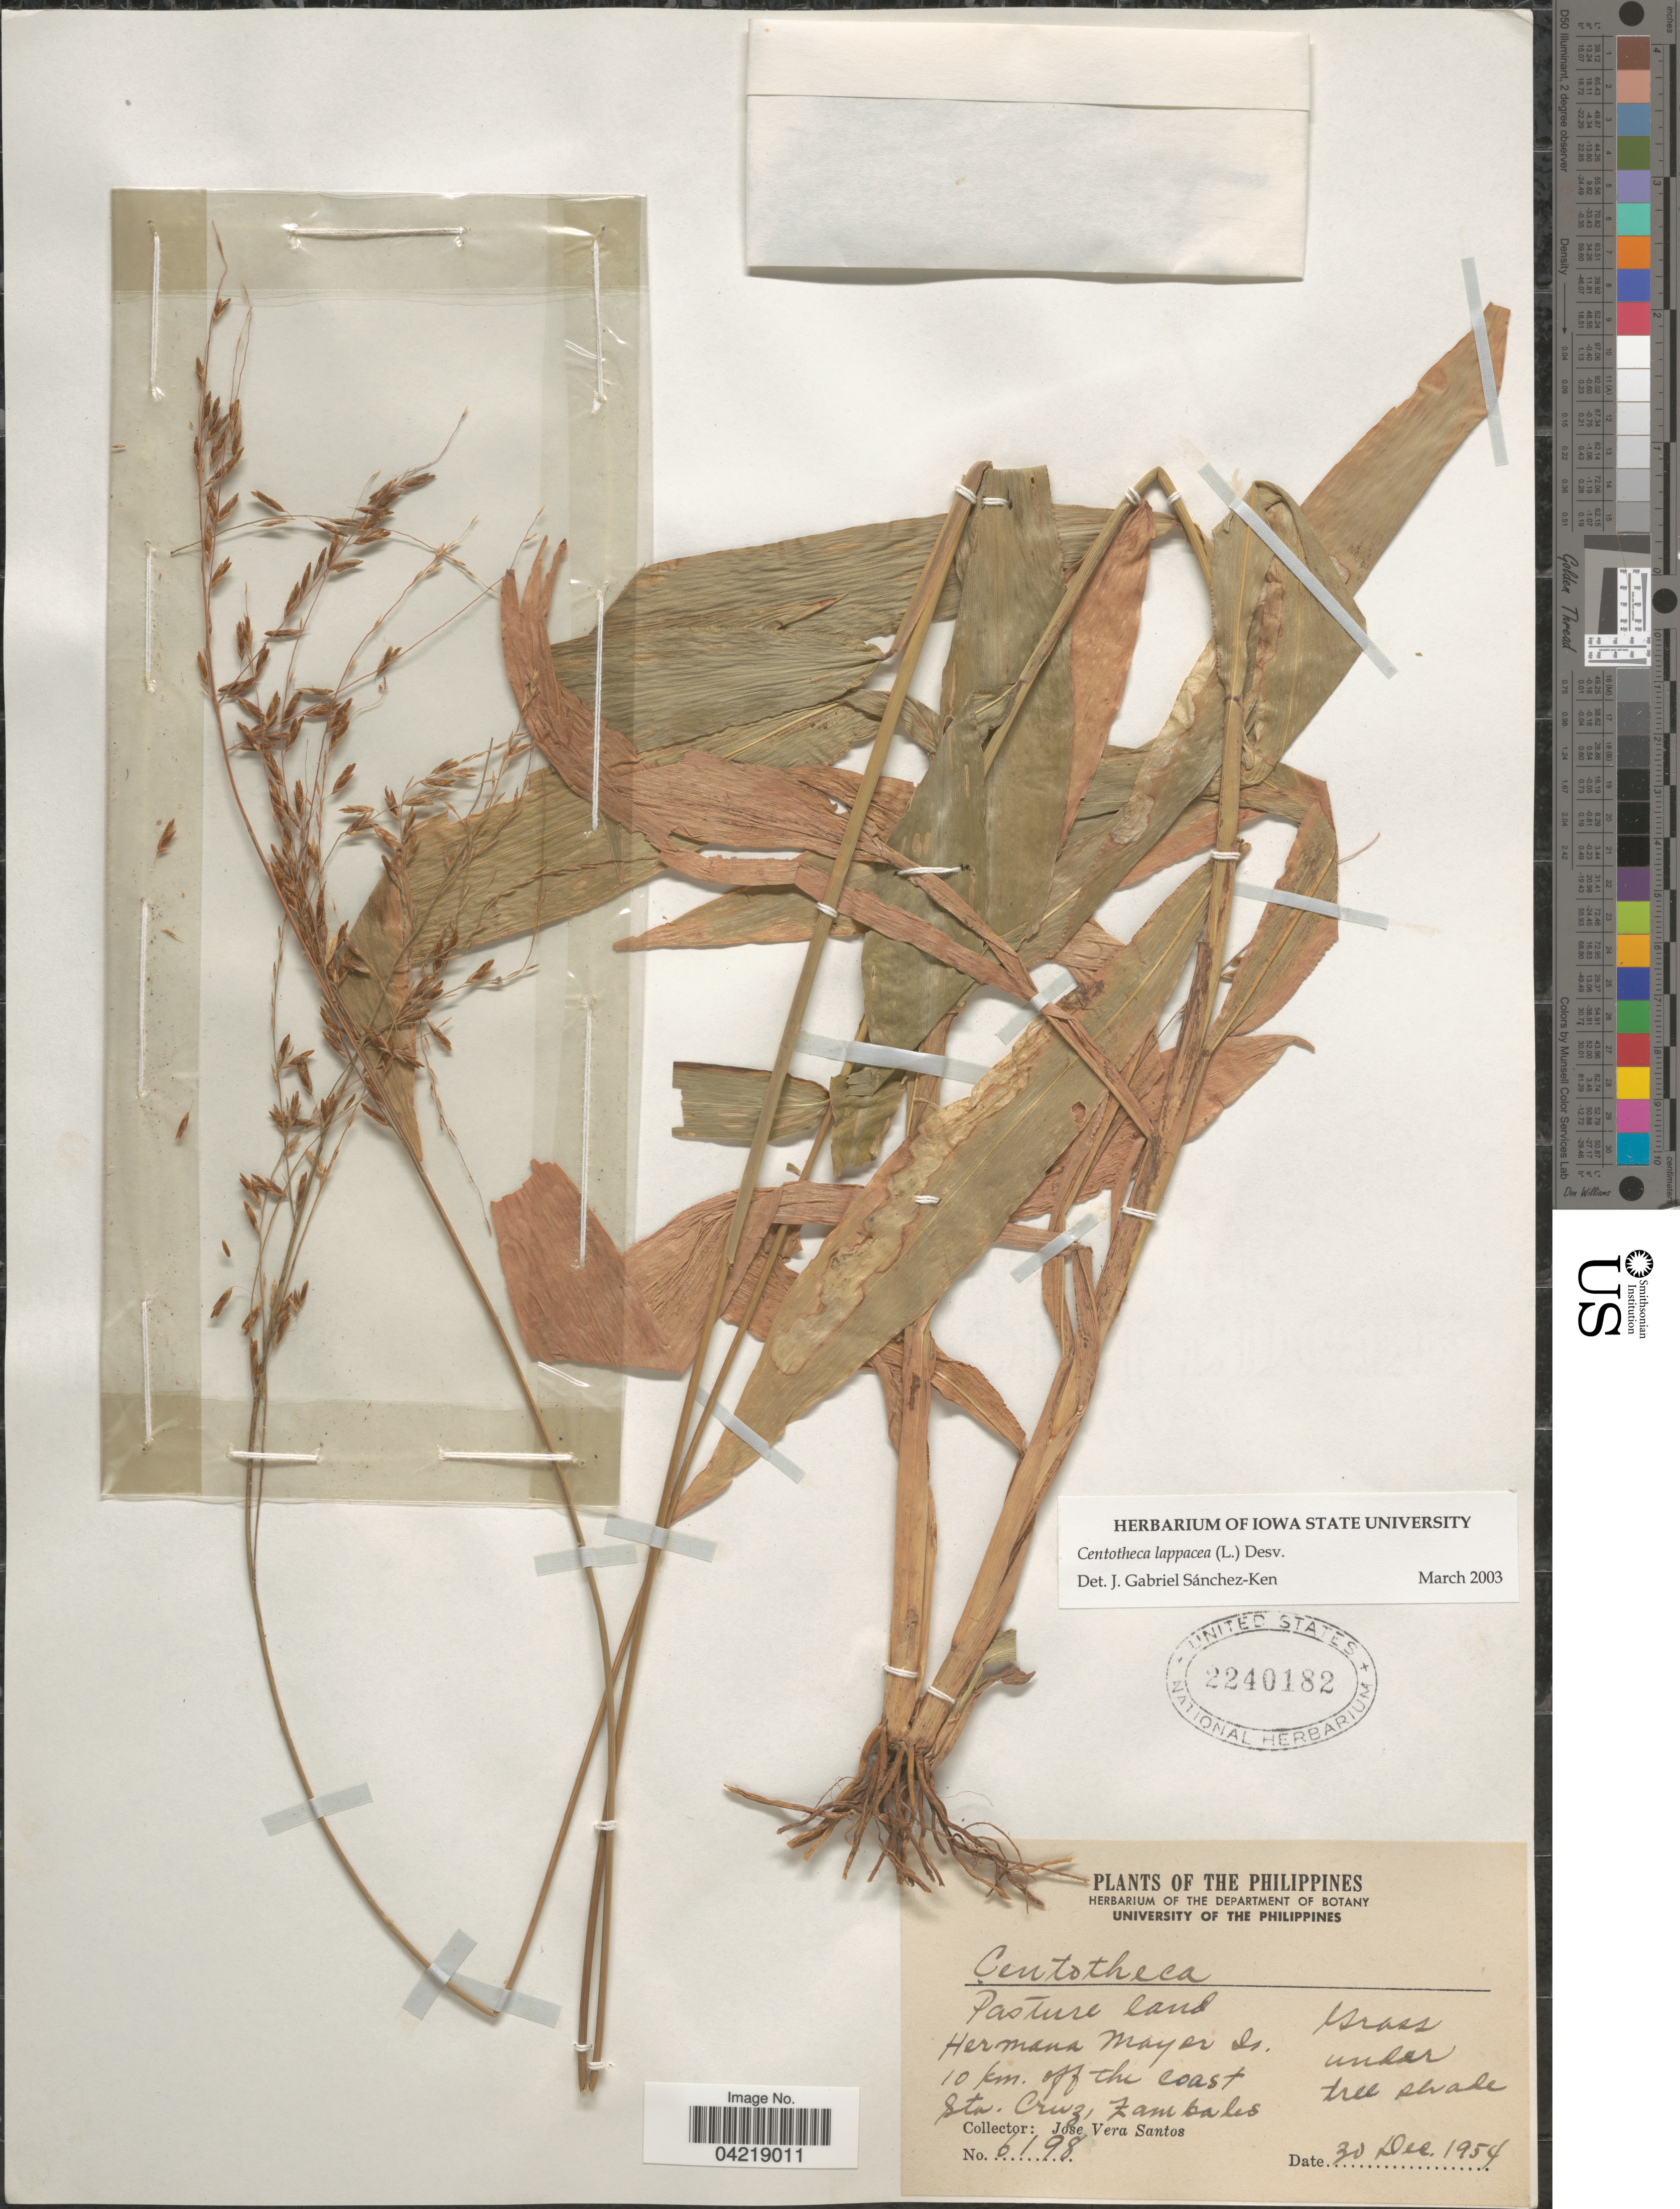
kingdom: Plantae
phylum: Tracheophyta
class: Liliopsida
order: Poales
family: Poaceae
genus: Centotheca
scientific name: Centotheca lappacea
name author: (L.) Desv.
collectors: J. Santos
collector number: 6198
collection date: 1954-12-30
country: Philippines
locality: Hermana Mayer Is. 10 km. off the coast Sta. Cruz, Zambales.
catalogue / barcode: US 2240182